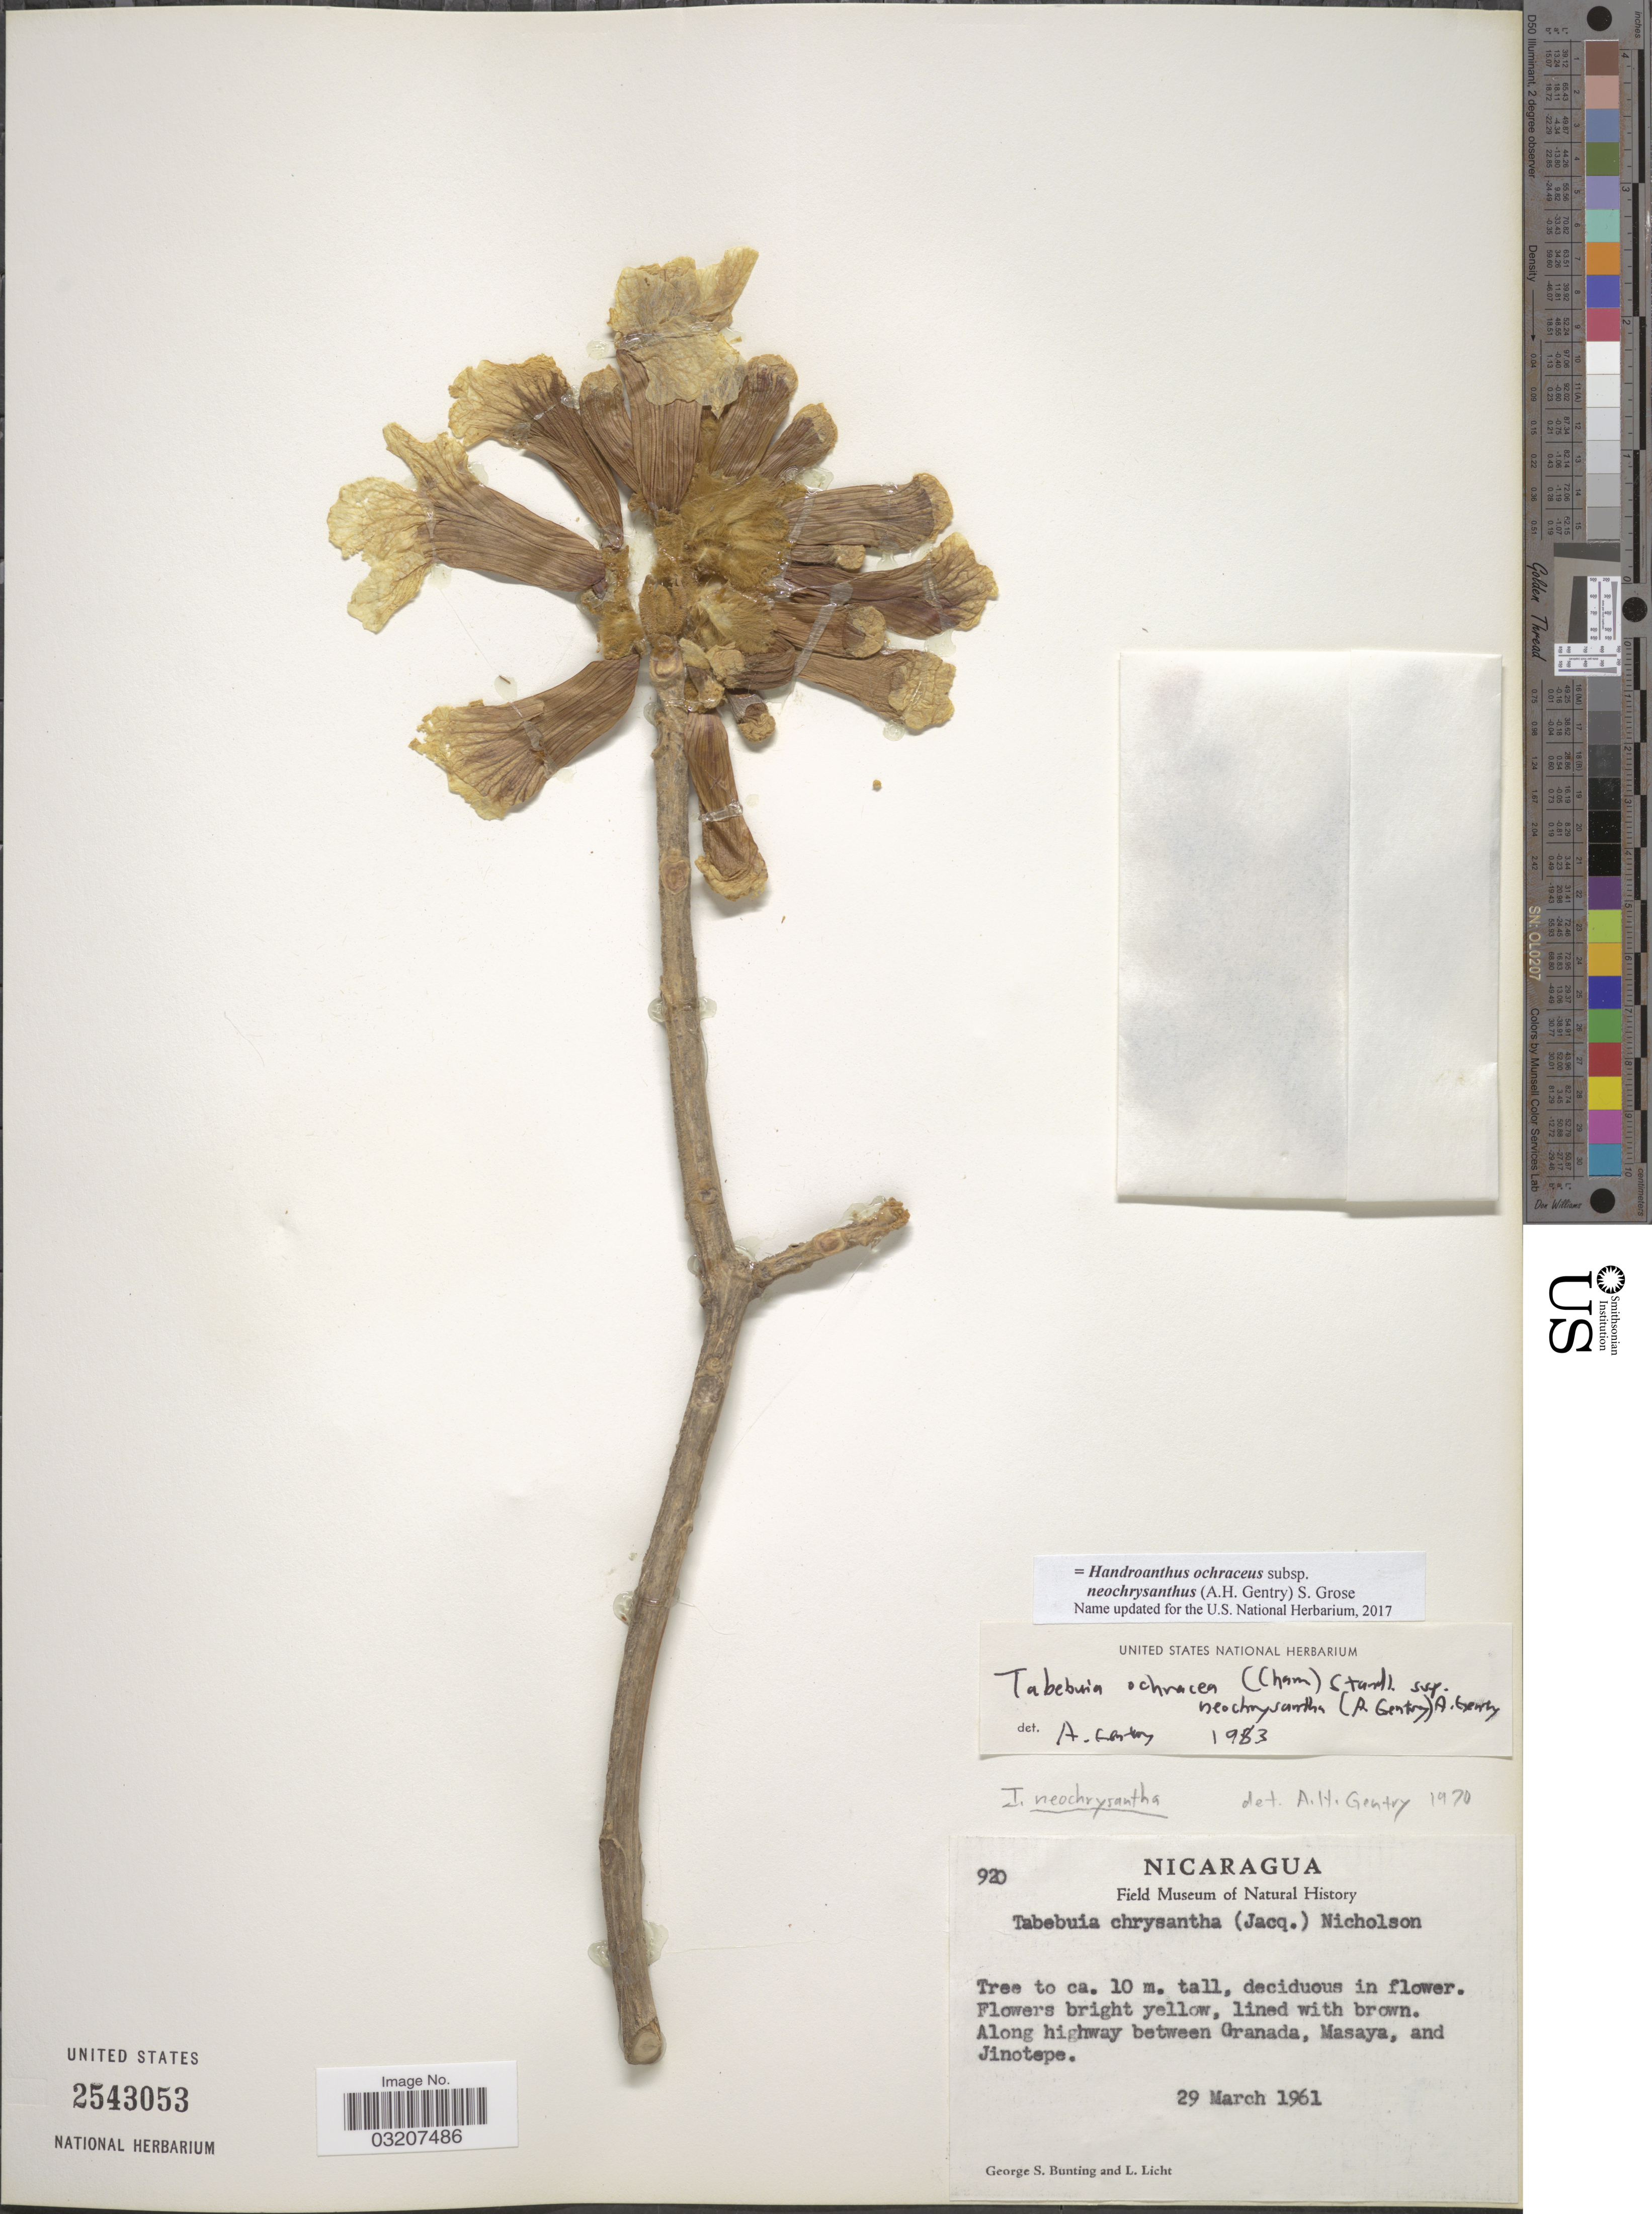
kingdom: Plantae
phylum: Tracheophyta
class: Magnoliopsida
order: Lamiales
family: Bignoniaceae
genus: Handroanthus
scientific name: Handroanthus ochraceus subsp. neochrysanthus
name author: (A.H. Gentry) S.O. Grose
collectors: G. S. Bunting & L. Licht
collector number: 920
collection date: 1961-03-29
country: Nicaragua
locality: Along highway between Granada, Masaya and Jinotepe.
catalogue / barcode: US 2543053